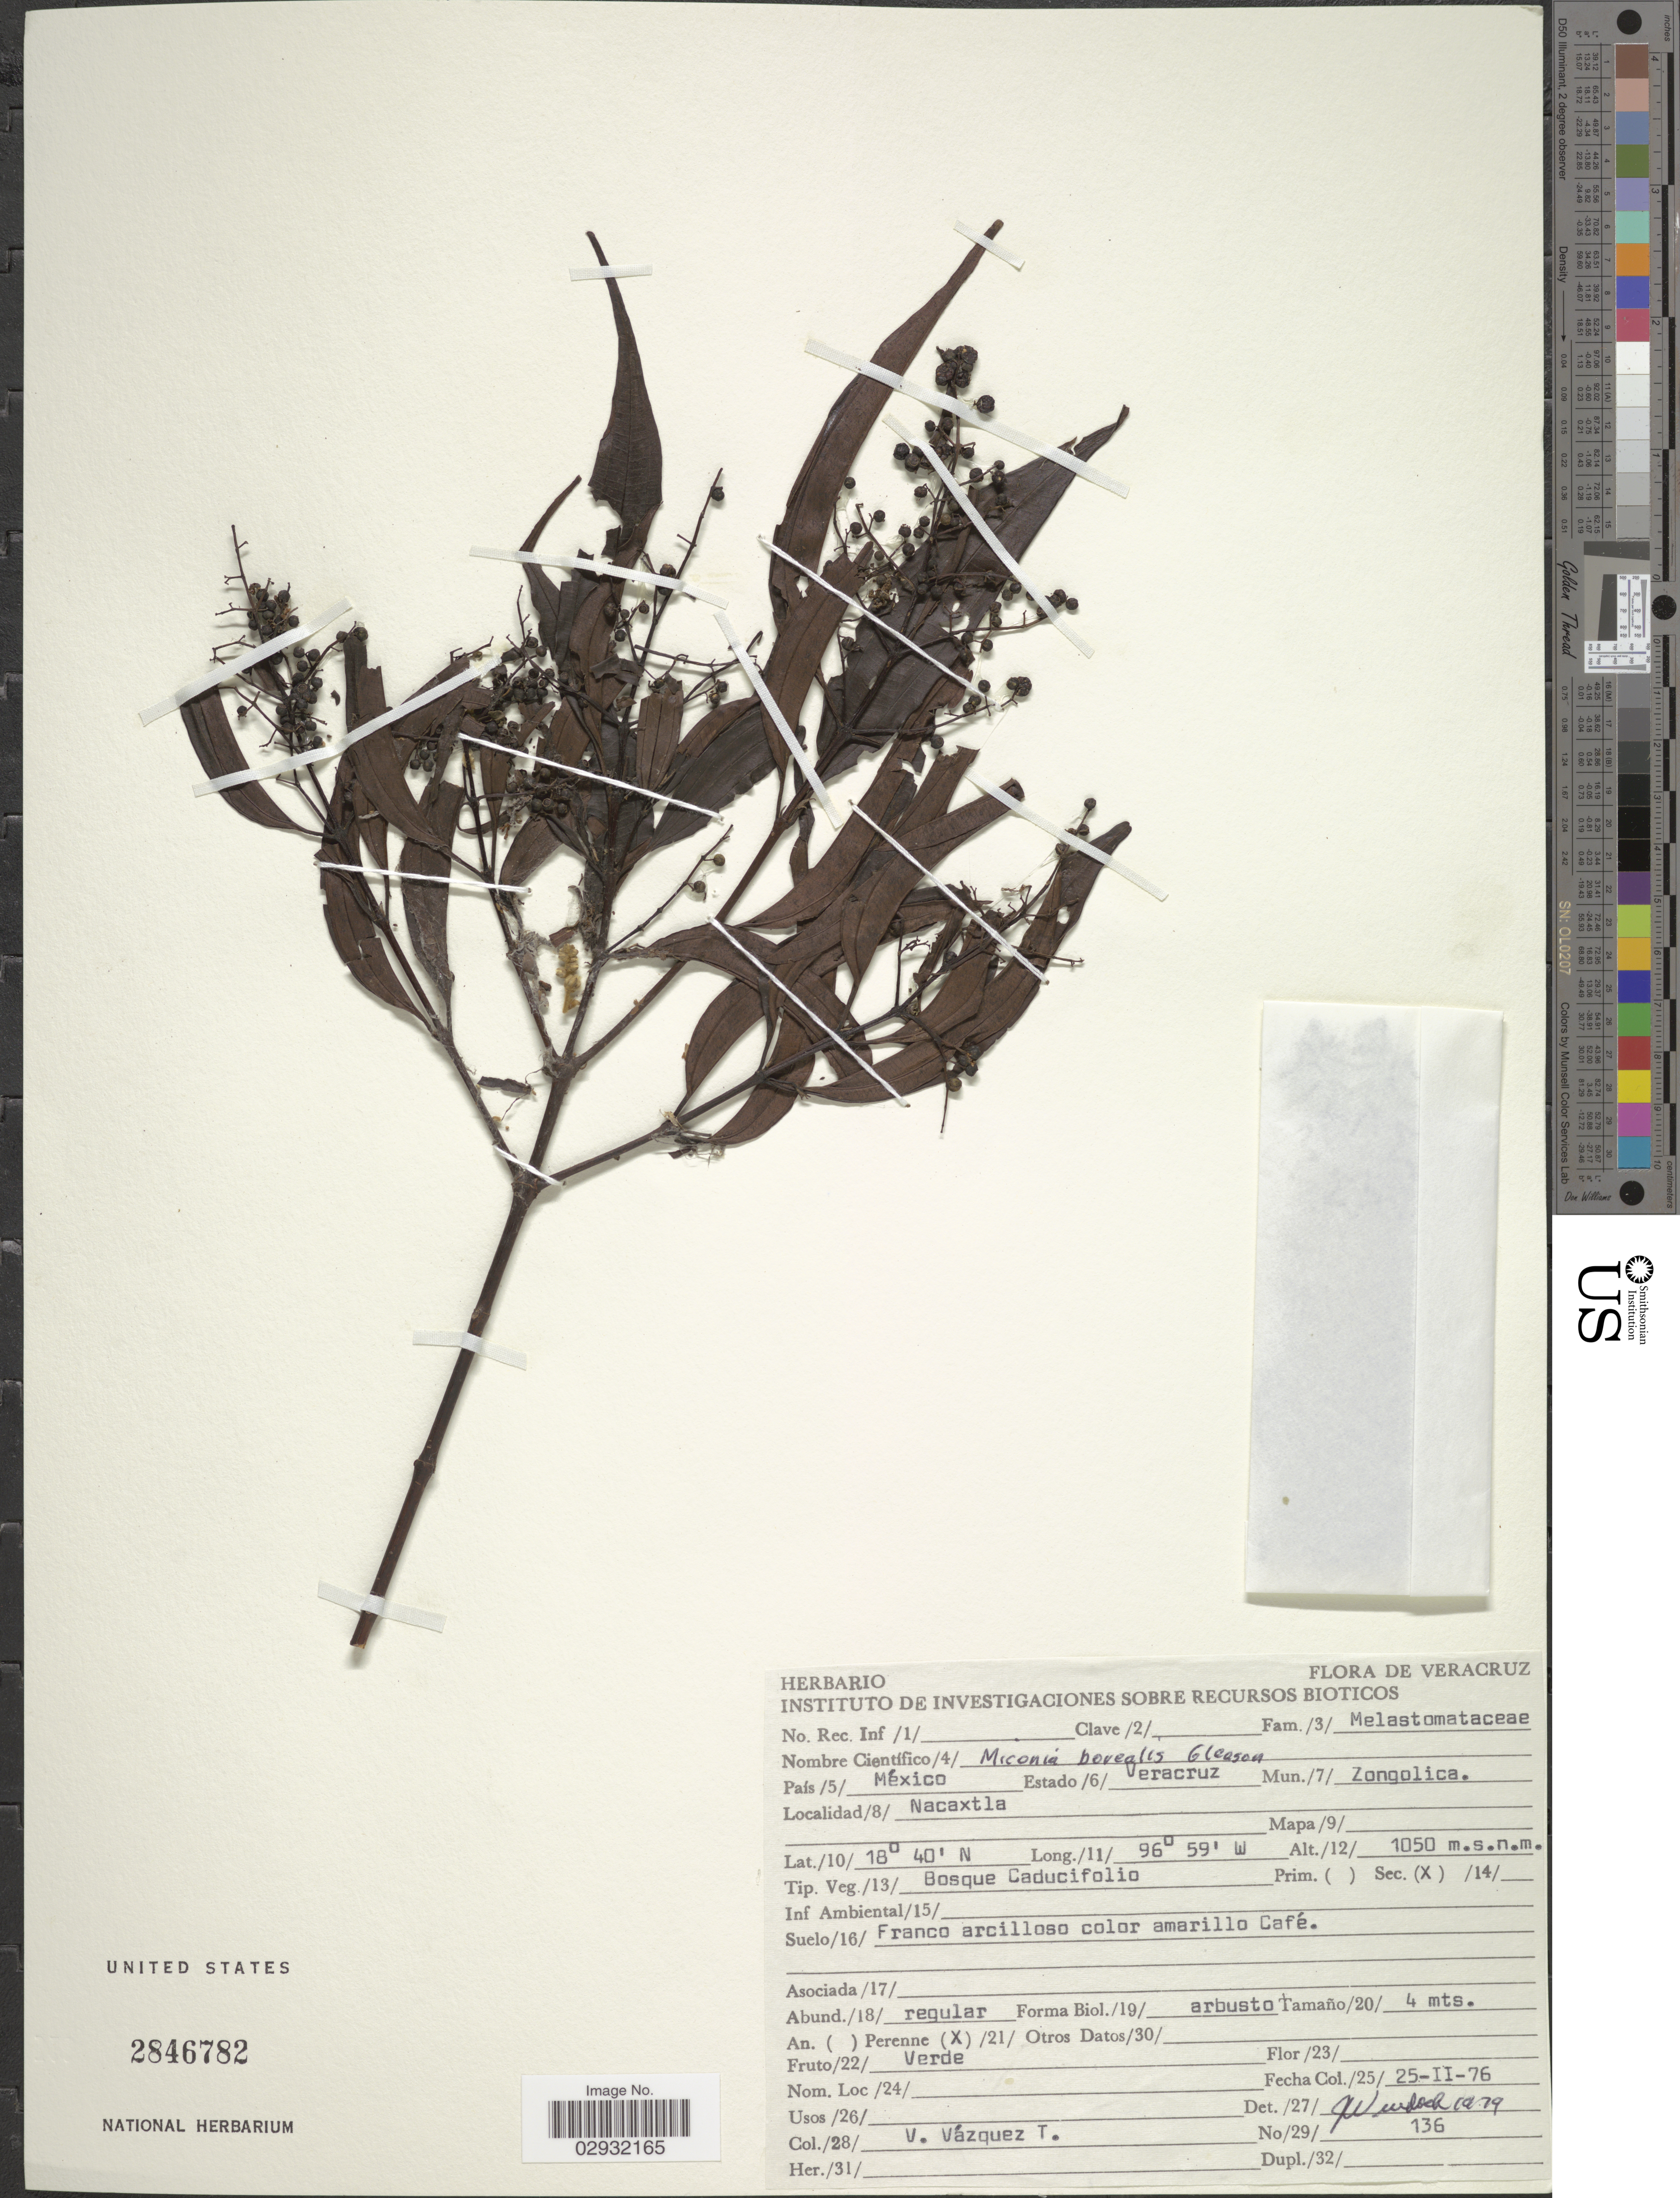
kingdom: Plantae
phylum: Tracheophyta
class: Magnoliopsida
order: Myrtales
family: Melastomataceae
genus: Miconia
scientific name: Miconia borealis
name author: Gleason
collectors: V. Vázquez T.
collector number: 136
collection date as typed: Transcribed d/m/y: 25/2/76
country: Mexico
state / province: Veracruz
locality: Estado Veracruz, Zongolica, Nacaxtla.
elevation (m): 1050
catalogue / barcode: US 2846782